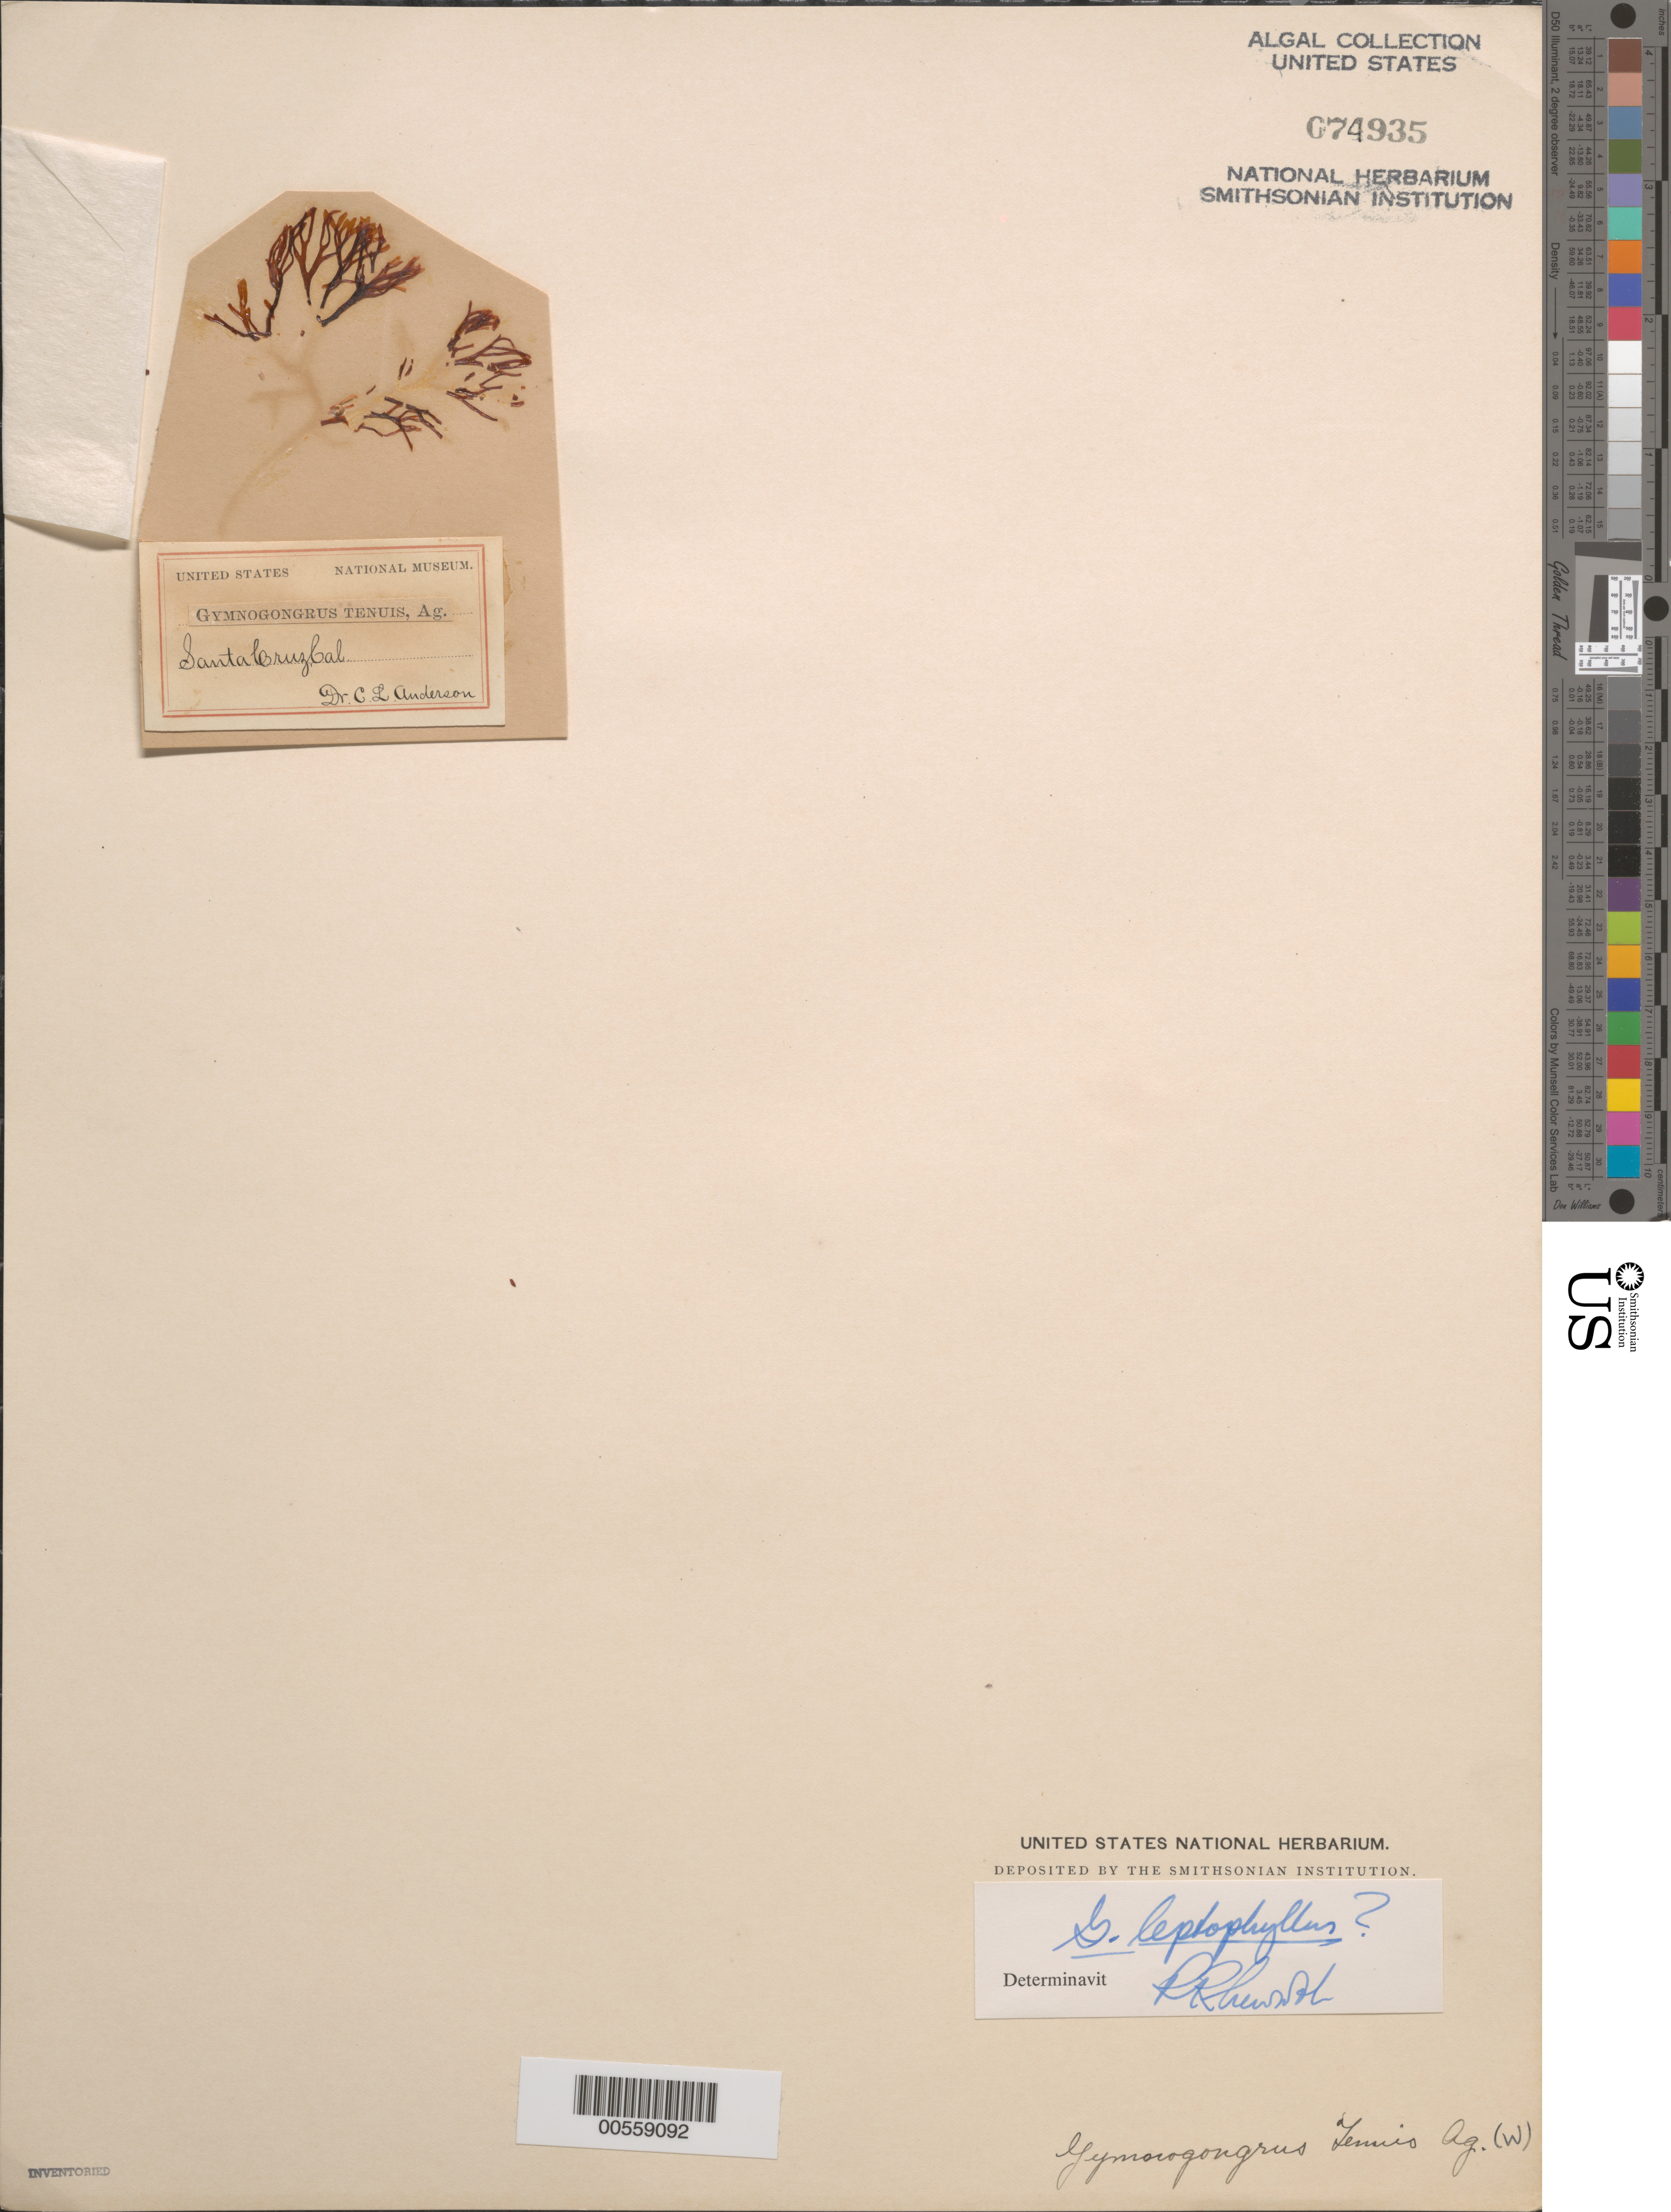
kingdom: Plantae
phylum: Rhodophyta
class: Florideophyceae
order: Gigartinales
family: Phyllophoraceae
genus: Besa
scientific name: Besa leptophylla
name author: (J. Agardh) M.S.Calderon & K.A. Miller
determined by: Algae name updating Project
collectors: C. L. Anderson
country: United States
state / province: California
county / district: Santa Cruz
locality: Santa Cruz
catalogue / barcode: US 74935